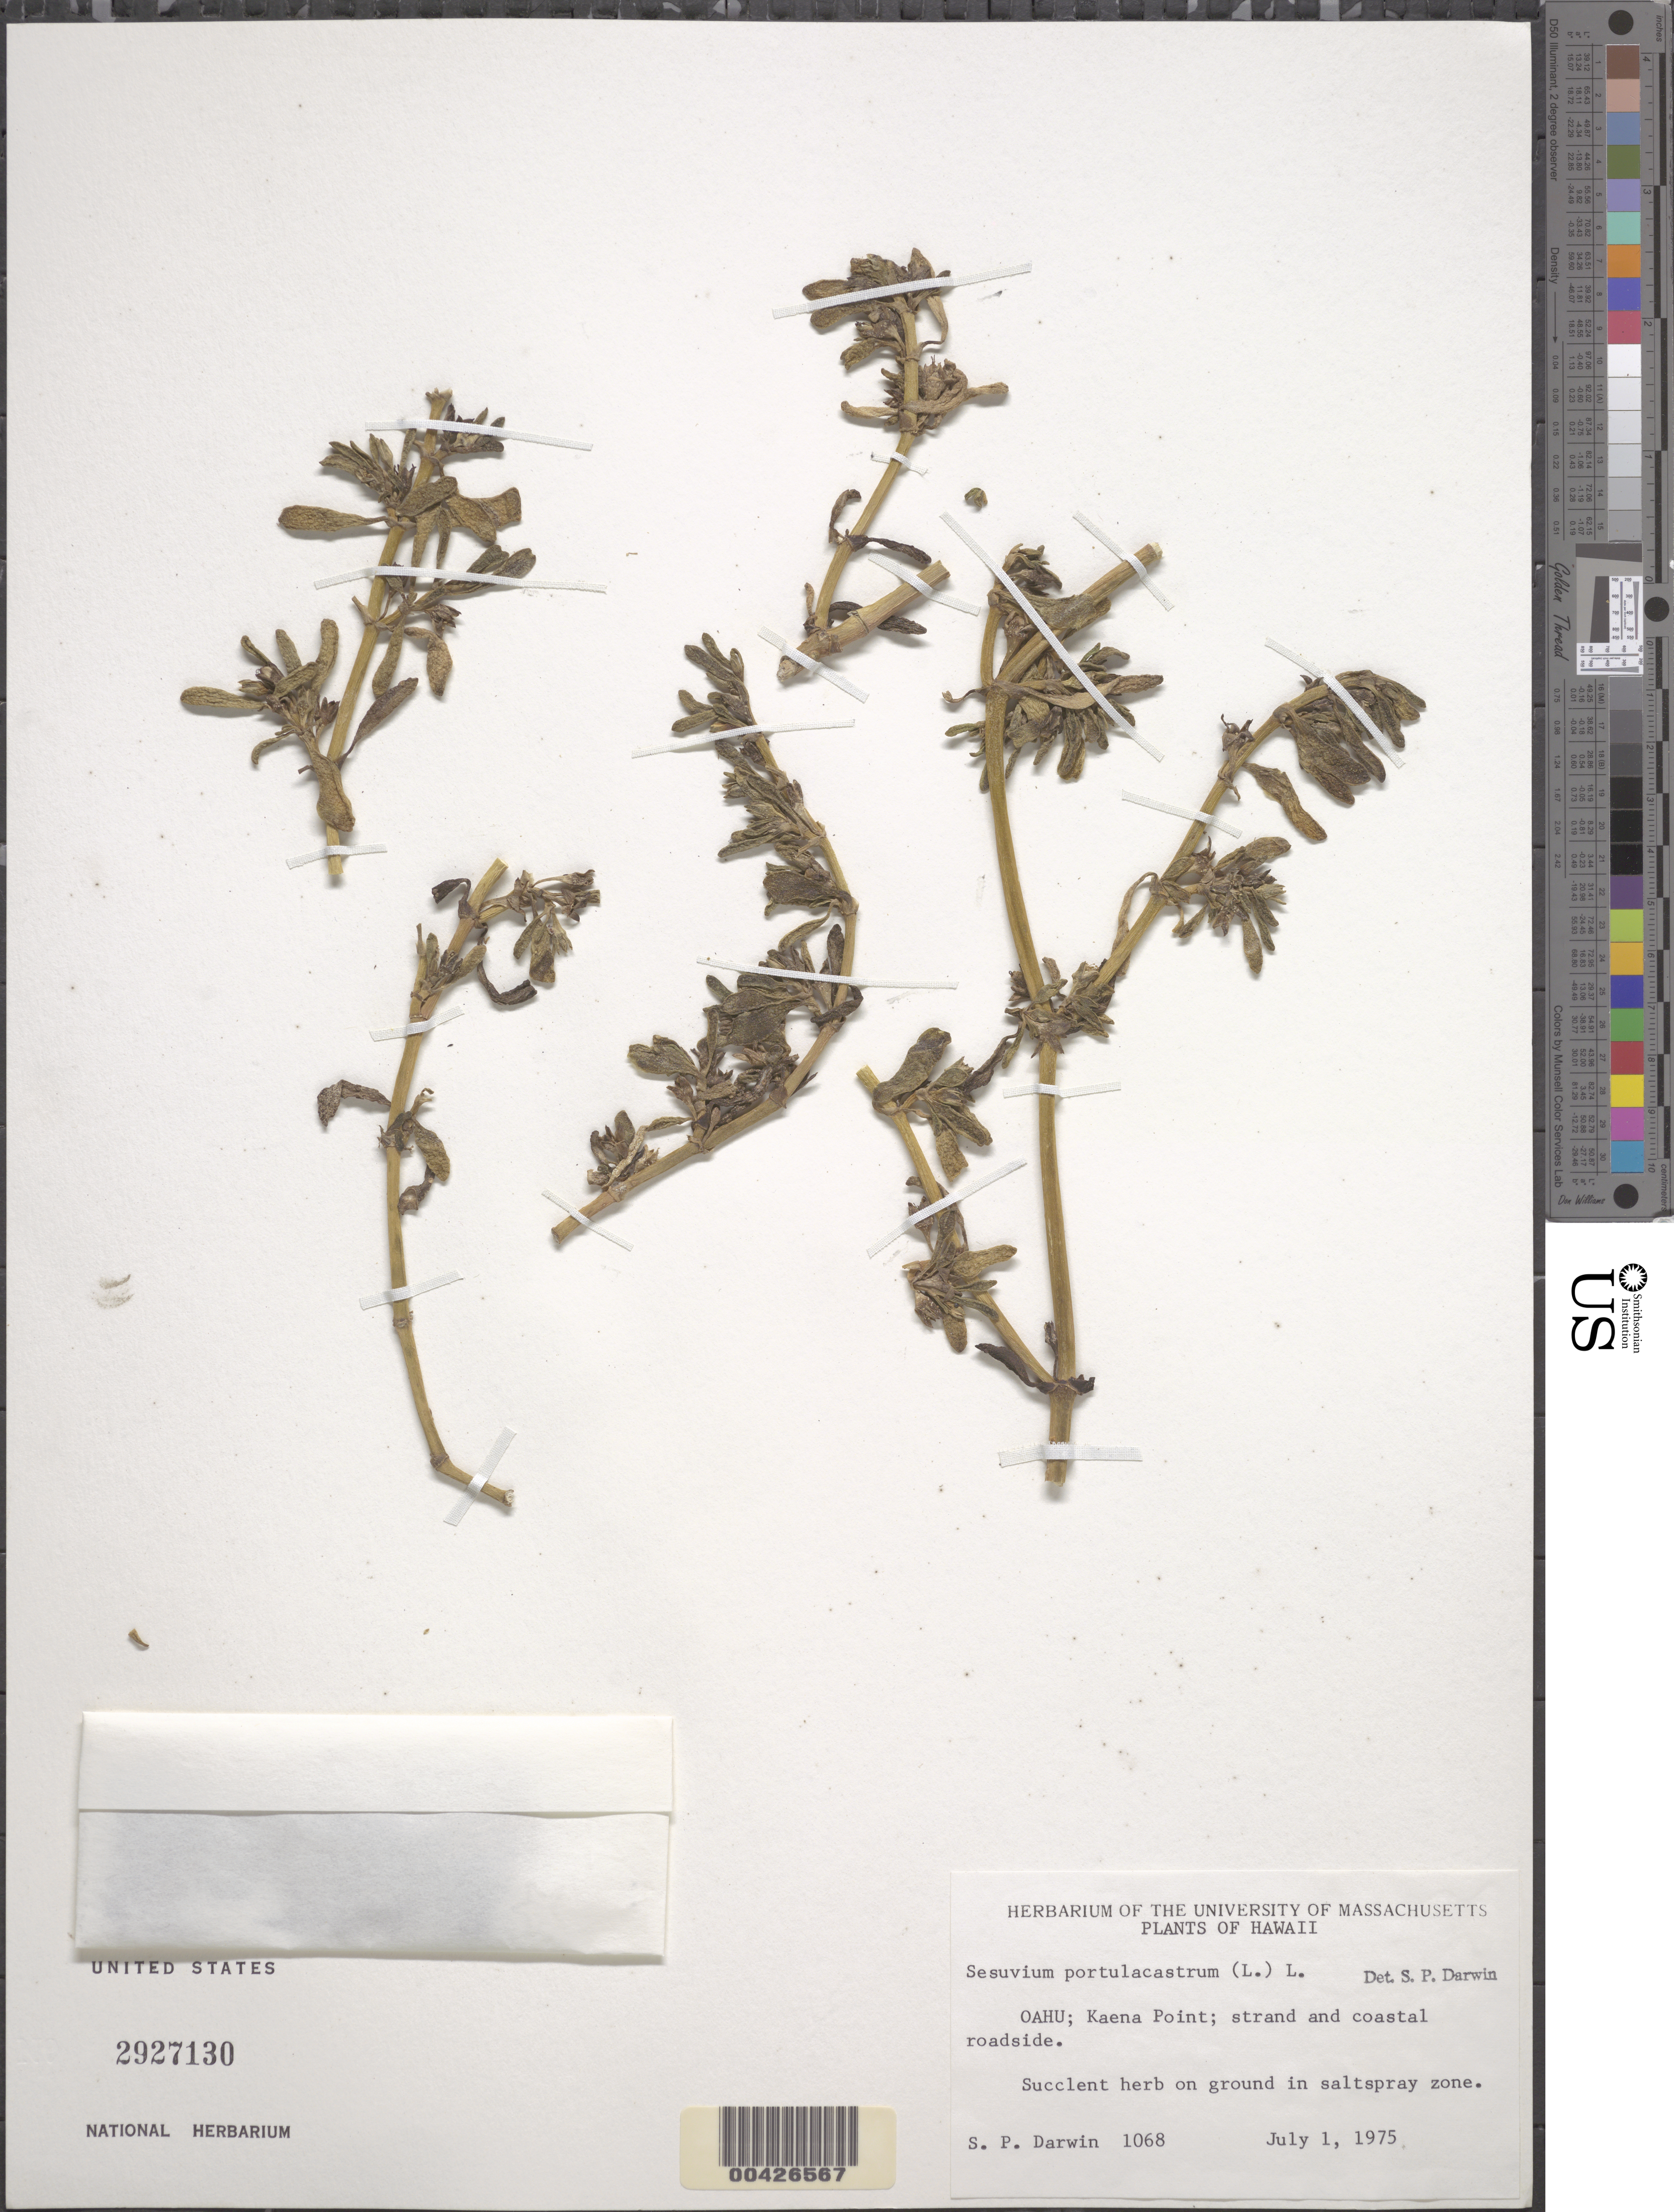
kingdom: Plantae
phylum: Tracheophyta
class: Magnoliopsida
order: Caryophyllales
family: Aizoaceae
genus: Sesuvium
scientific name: Sesuvium portulacastrum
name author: (L.) L.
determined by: Darwin, S. P.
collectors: S. P. Darwin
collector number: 1068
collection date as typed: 1 Jul 1975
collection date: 1975-07-01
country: United States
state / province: Hawaii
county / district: Honolulu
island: Oahu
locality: Oahu; Kaena Point; strand and coastal roadside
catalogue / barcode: US 2927130